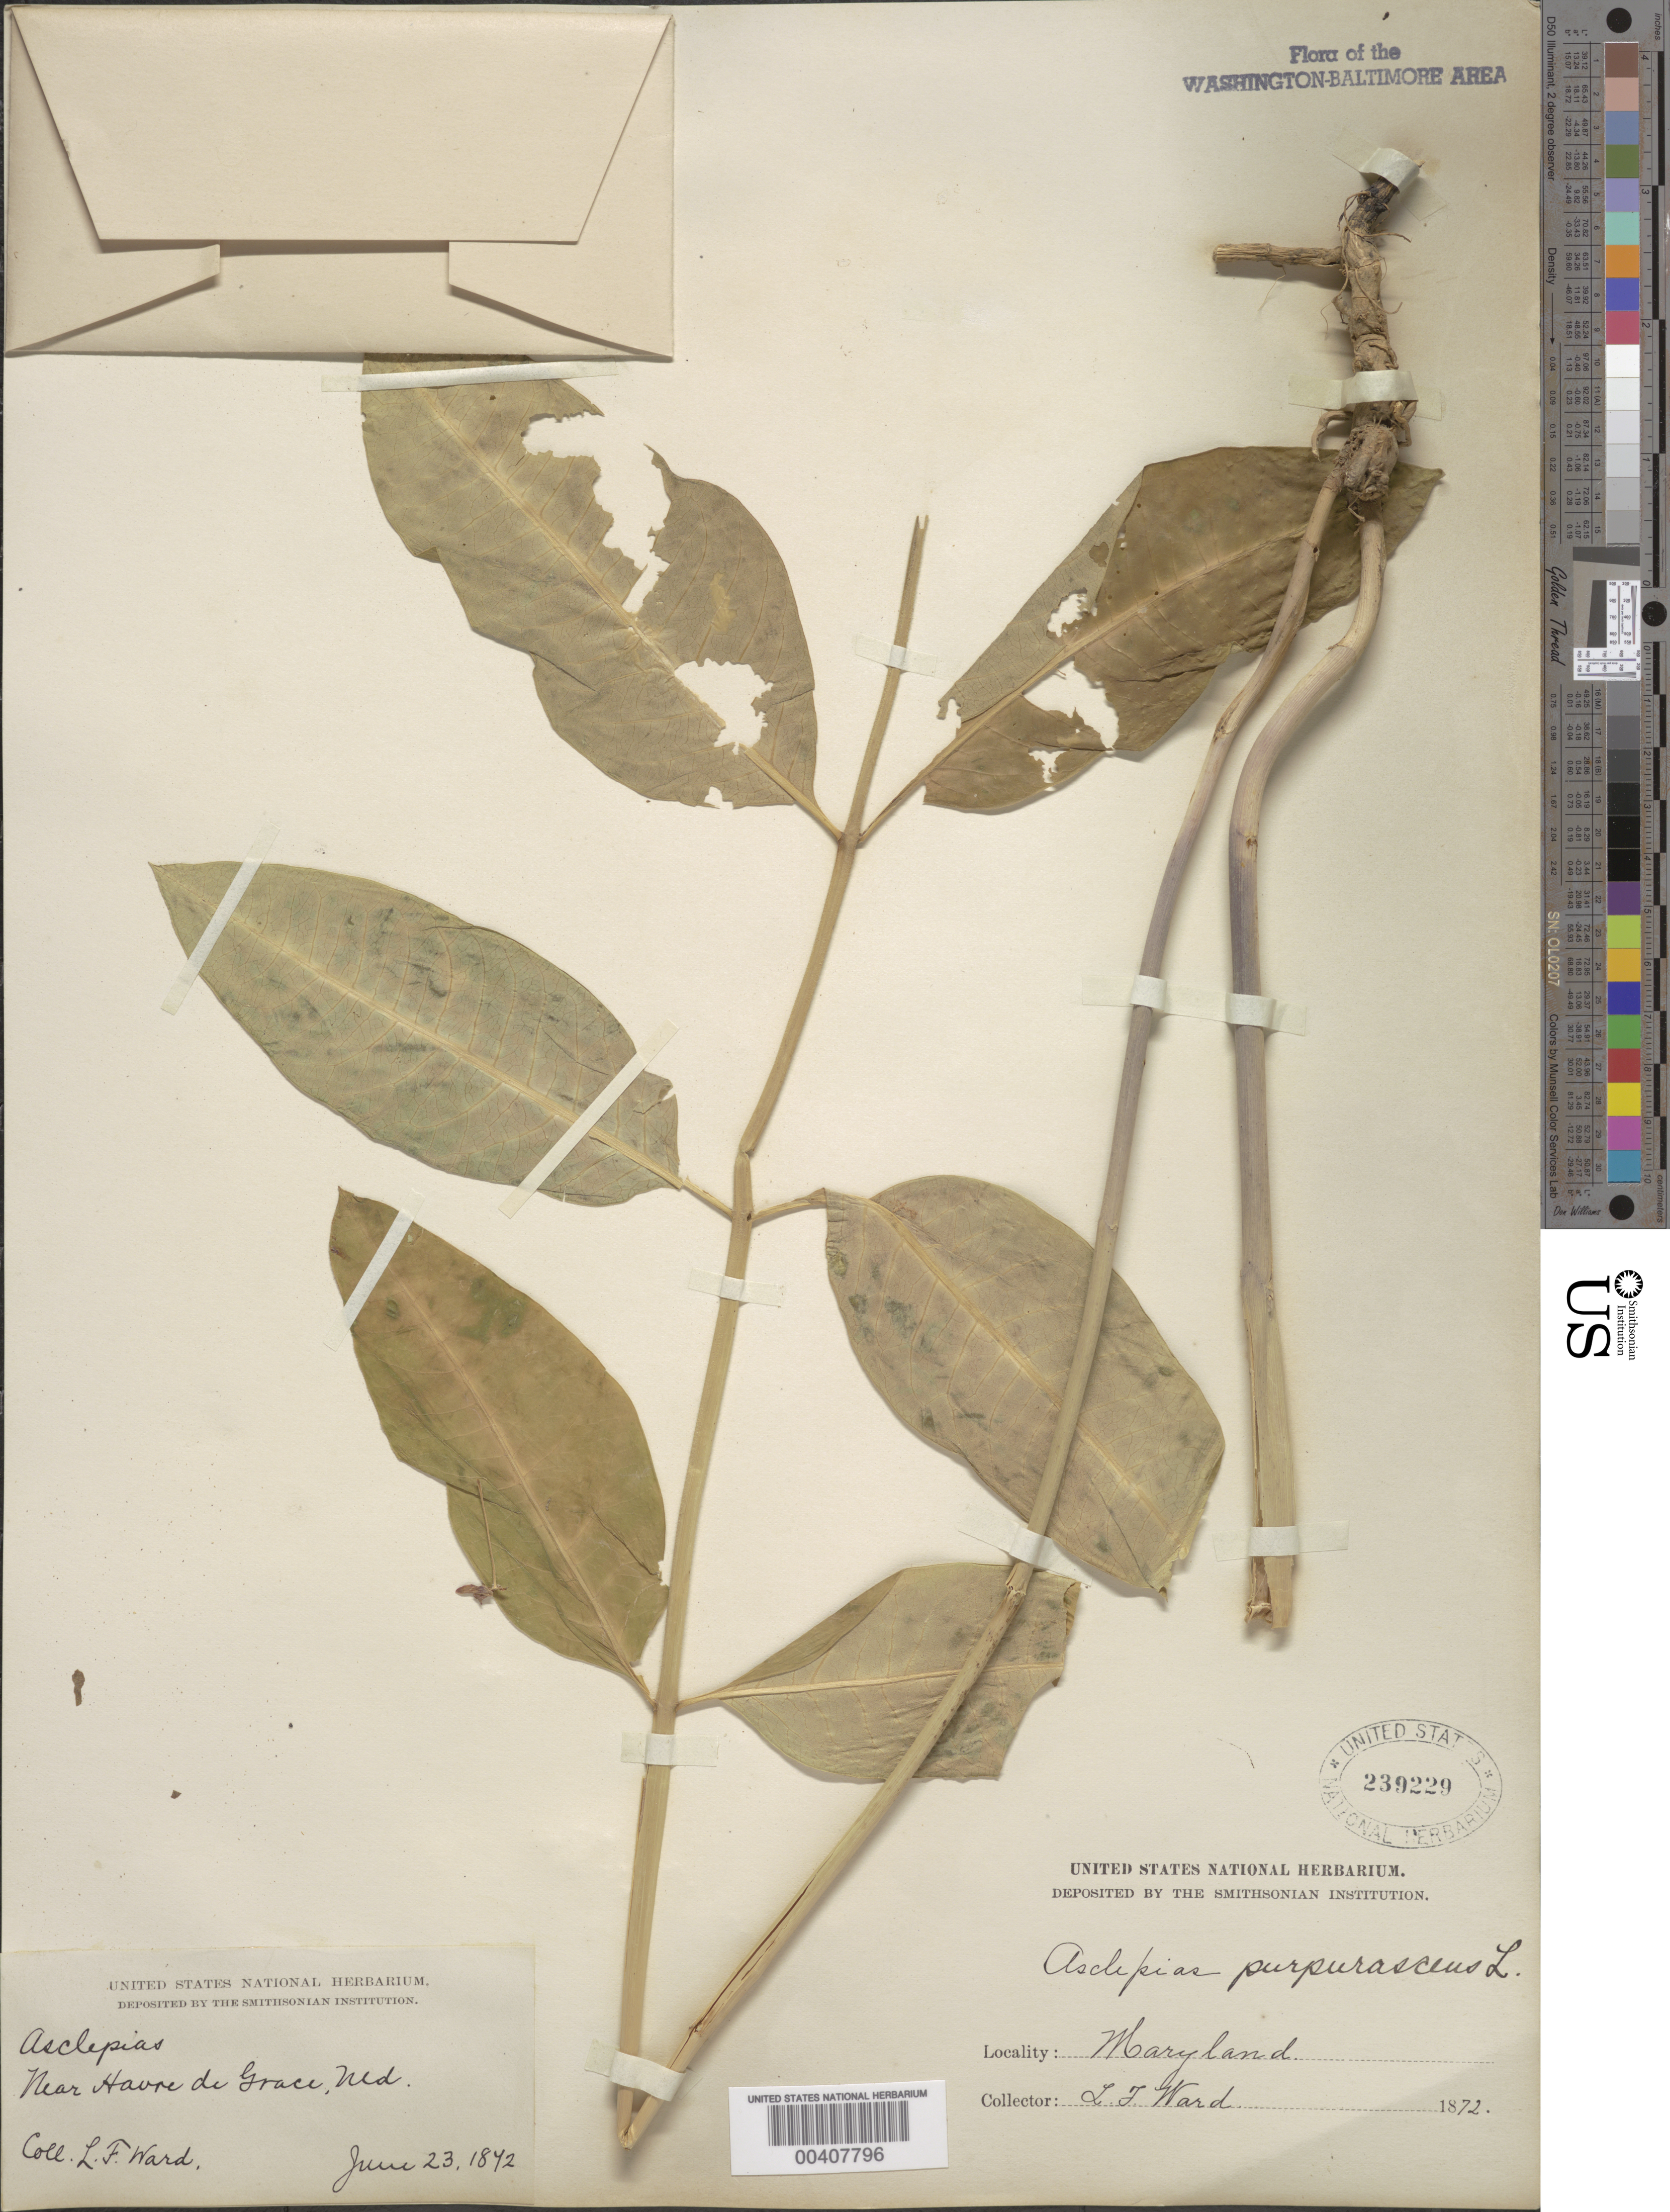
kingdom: Plantae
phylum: Tracheophyta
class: Magnoliopsida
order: Gentianales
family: Apocynaceae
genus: Asclepias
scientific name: Asclepias purpurascens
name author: L.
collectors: L. F. Ward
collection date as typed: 23 Jun 1872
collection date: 1872-06-23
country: United States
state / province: Maryland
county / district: Harford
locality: Havre De Grace Area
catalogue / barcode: US 239229